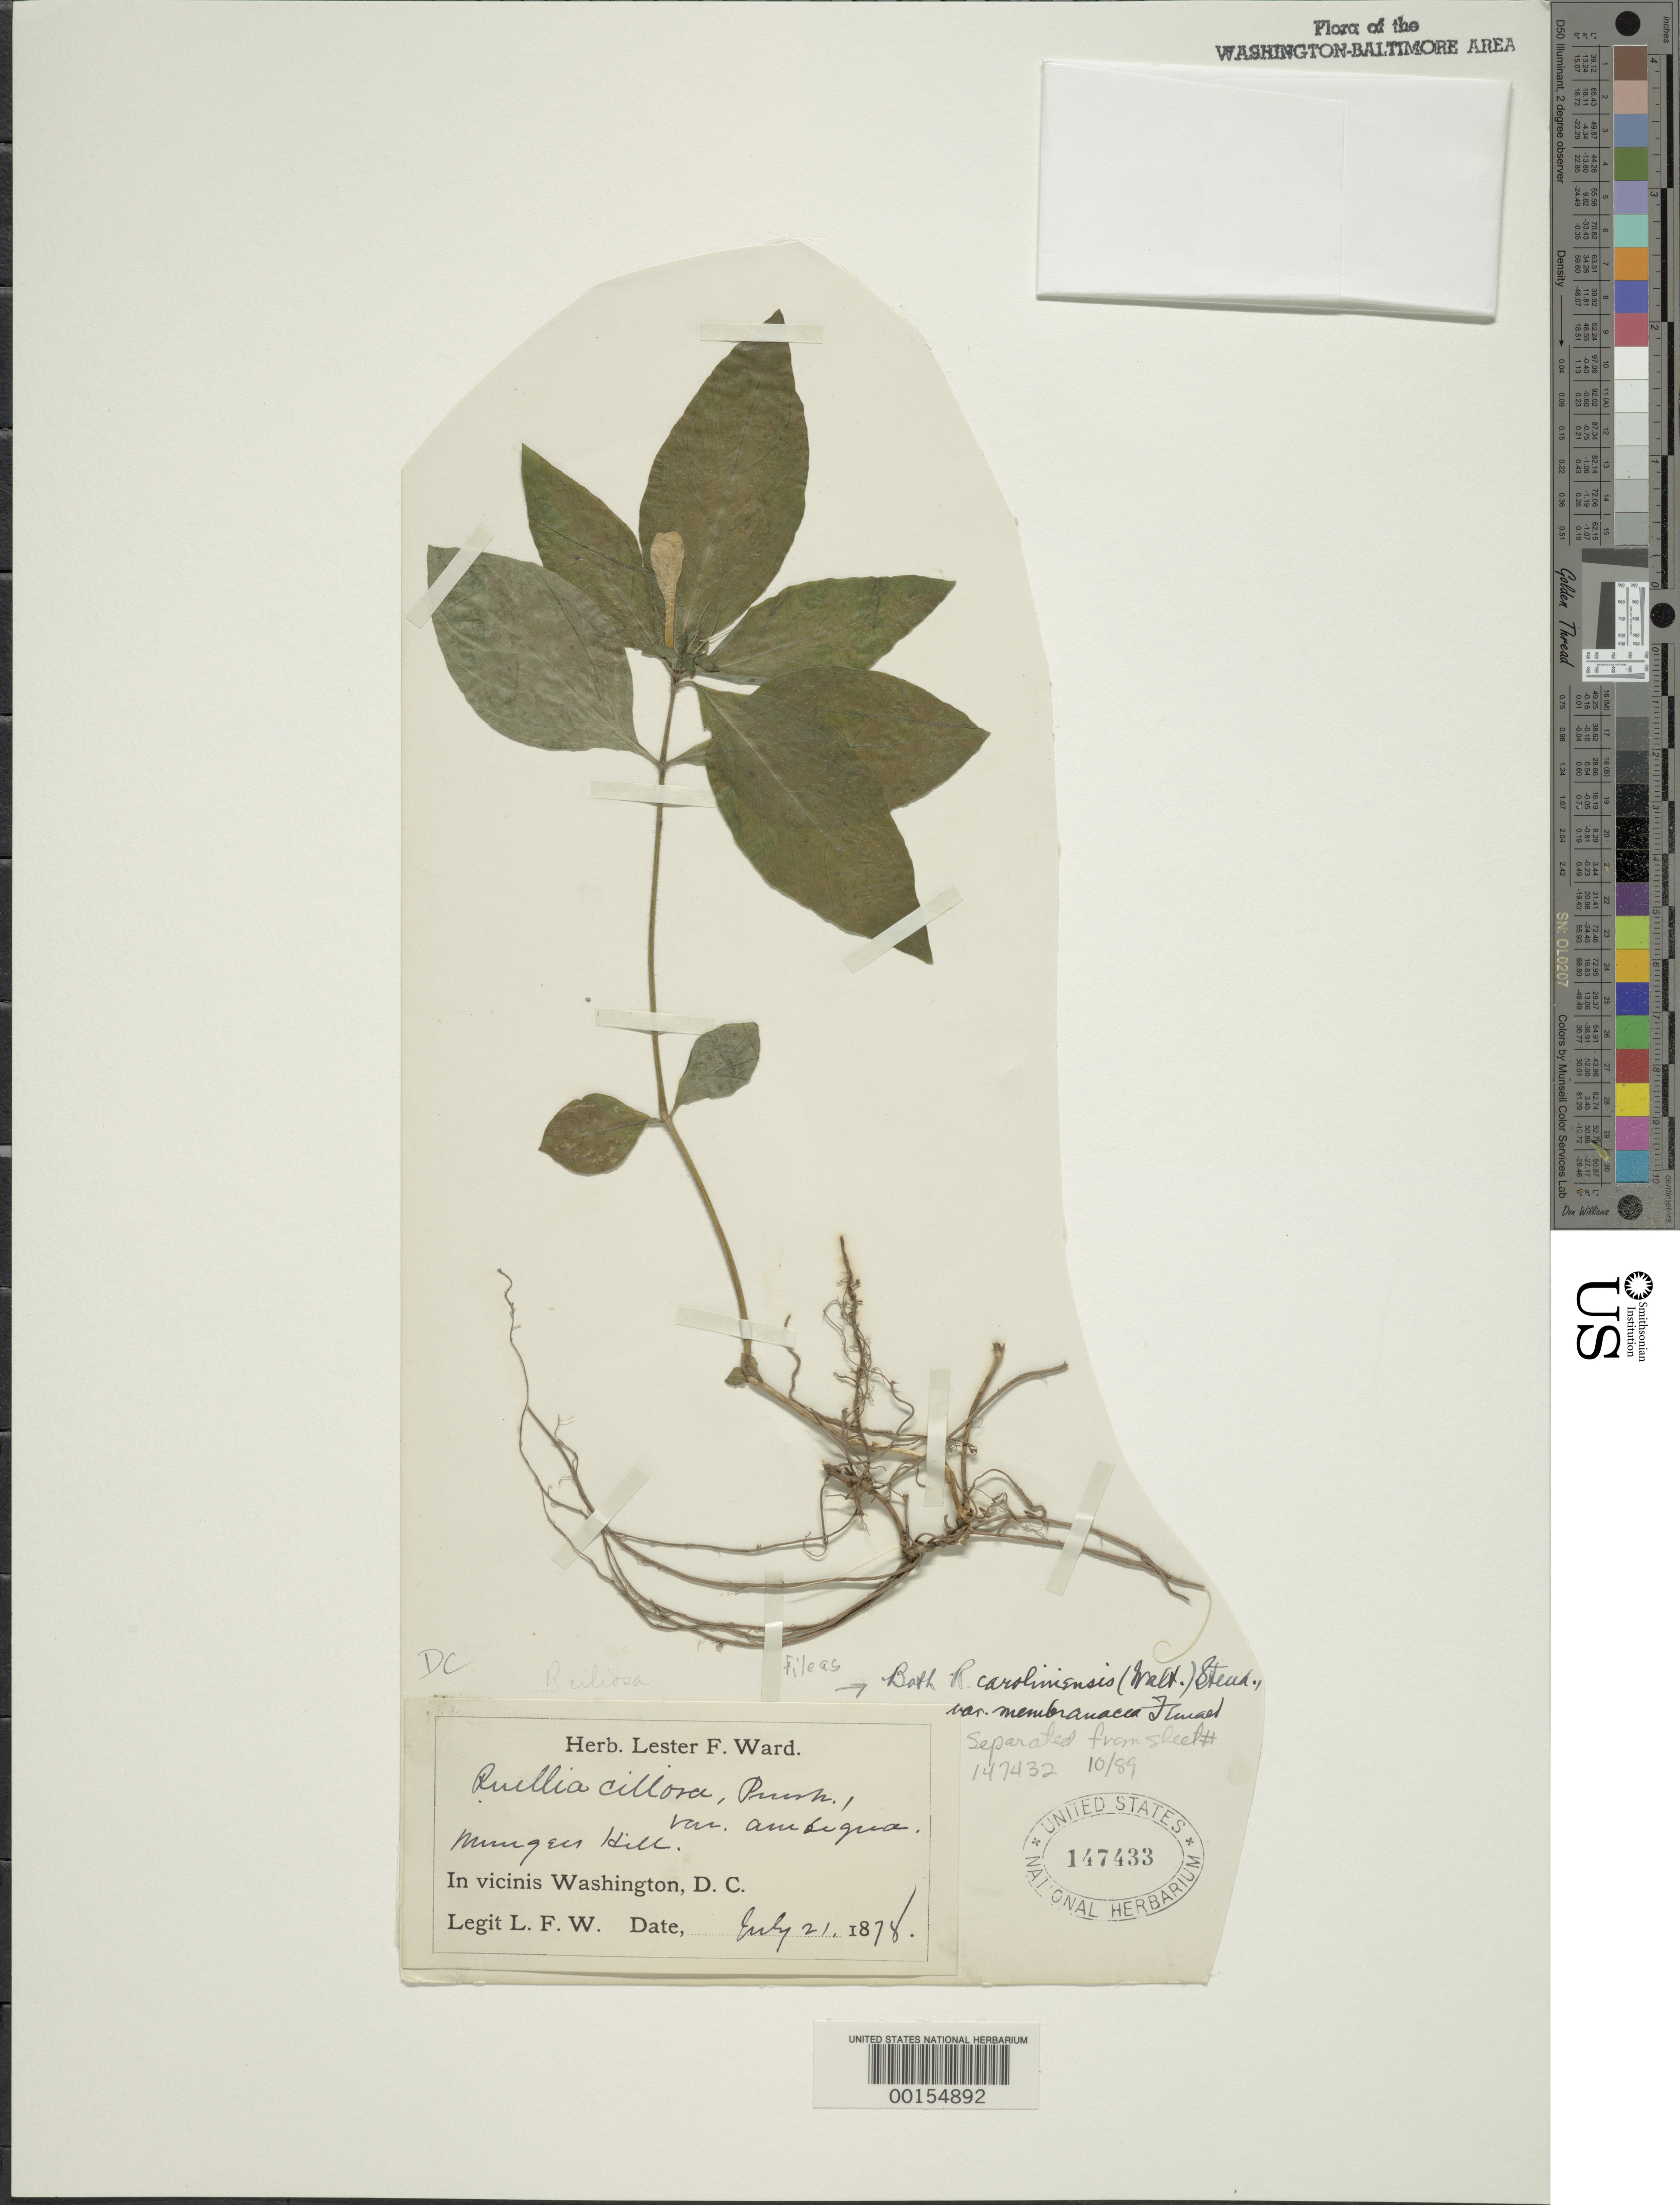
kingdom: Plantae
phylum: Tracheophyta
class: Magnoliopsida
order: Lamiales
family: Acanthaceae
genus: Ruellia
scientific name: Ruellia caroliniensis var. membranacea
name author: Fernald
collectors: L. F. Ward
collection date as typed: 21 Jul 1878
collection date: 1878-07-21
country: United States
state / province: District of Columbia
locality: Mungers Hill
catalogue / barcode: US 147433